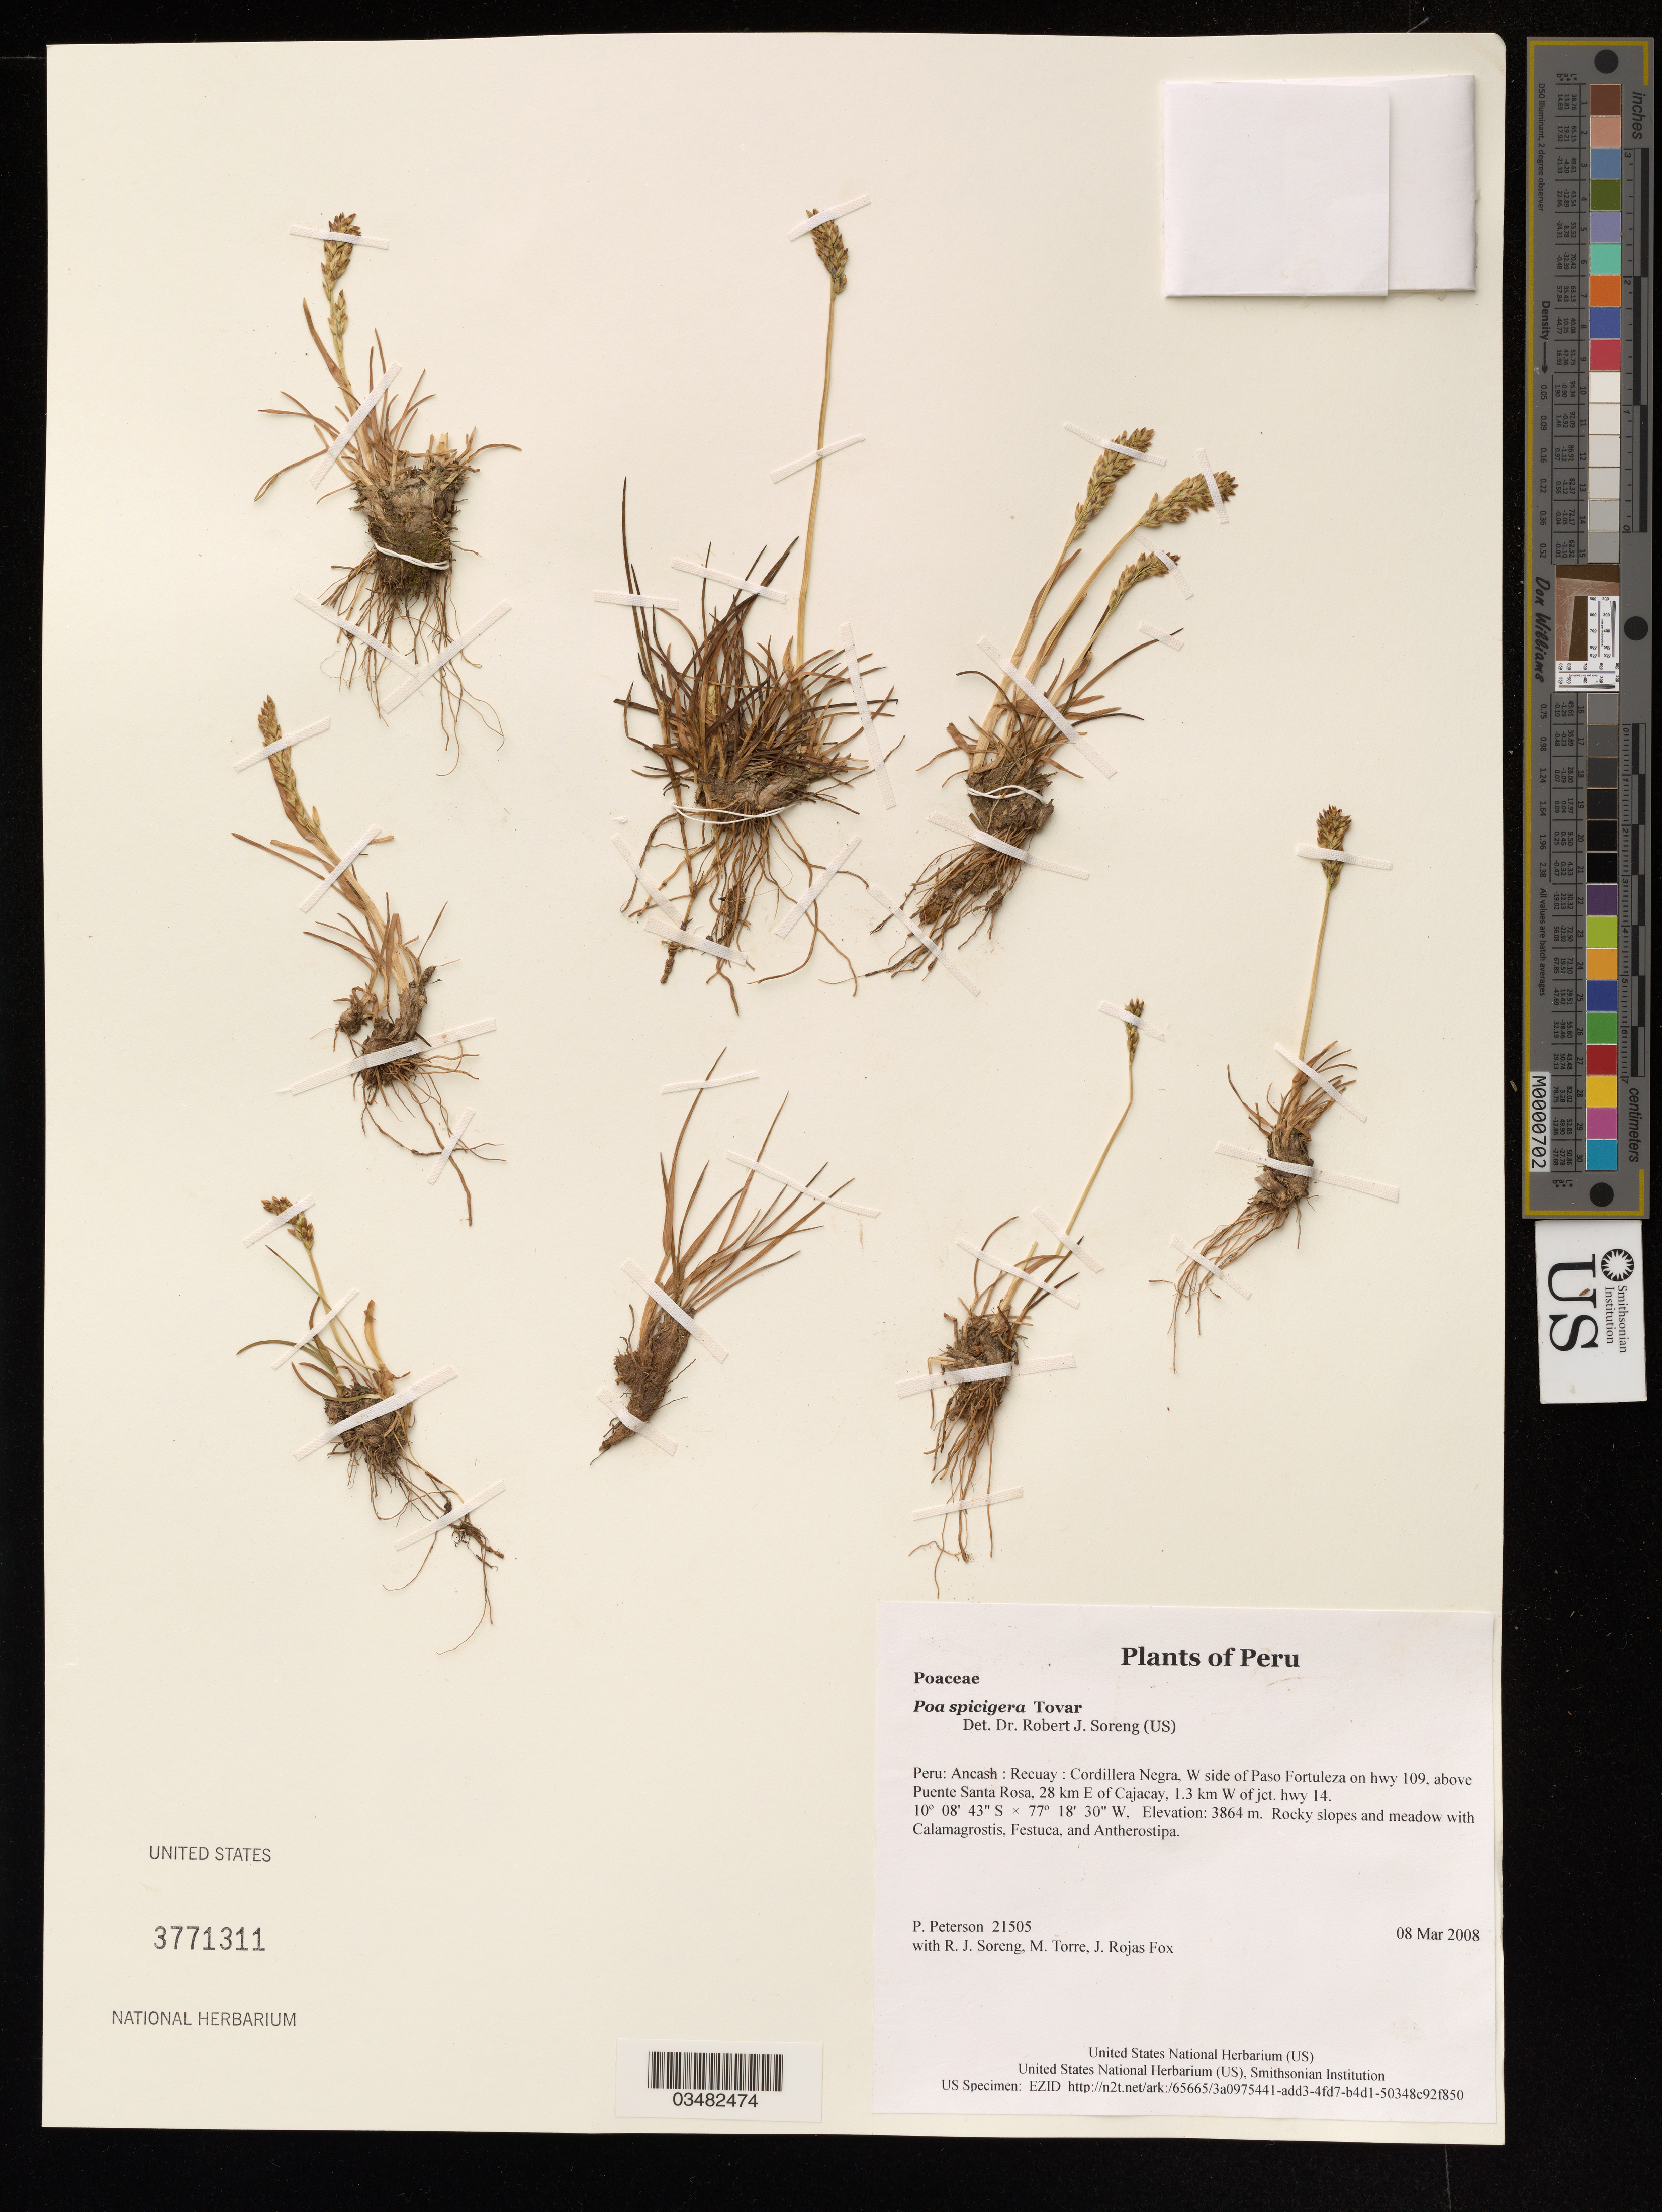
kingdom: Plantae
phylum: Tracheophyta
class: Liliopsida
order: Poales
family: Poaceae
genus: Poa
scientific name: Poa spicigera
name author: Tovar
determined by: Soreng, Robert J., Research Associate (BOT), Smithsonian Institution - National Museum of Natural History (UNITED STATES)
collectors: P. M. Peterson, R. J. Soreng, M. Torre & J. Rojas Fox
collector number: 21505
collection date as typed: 08 Mar 2008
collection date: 2008-03-08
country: Peru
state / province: Ancash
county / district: Recuay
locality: Cordillera Negra, W side of Paso Fortuleza on hwy 109, above Puente Santa Rosa, 28 km E of Cajacay, 1.3 km W of jct. hwy 14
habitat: Rocky slopes and meadow with Calamagrostis, Festuca, and Antherostipa.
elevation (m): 3864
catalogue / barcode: US 3771311